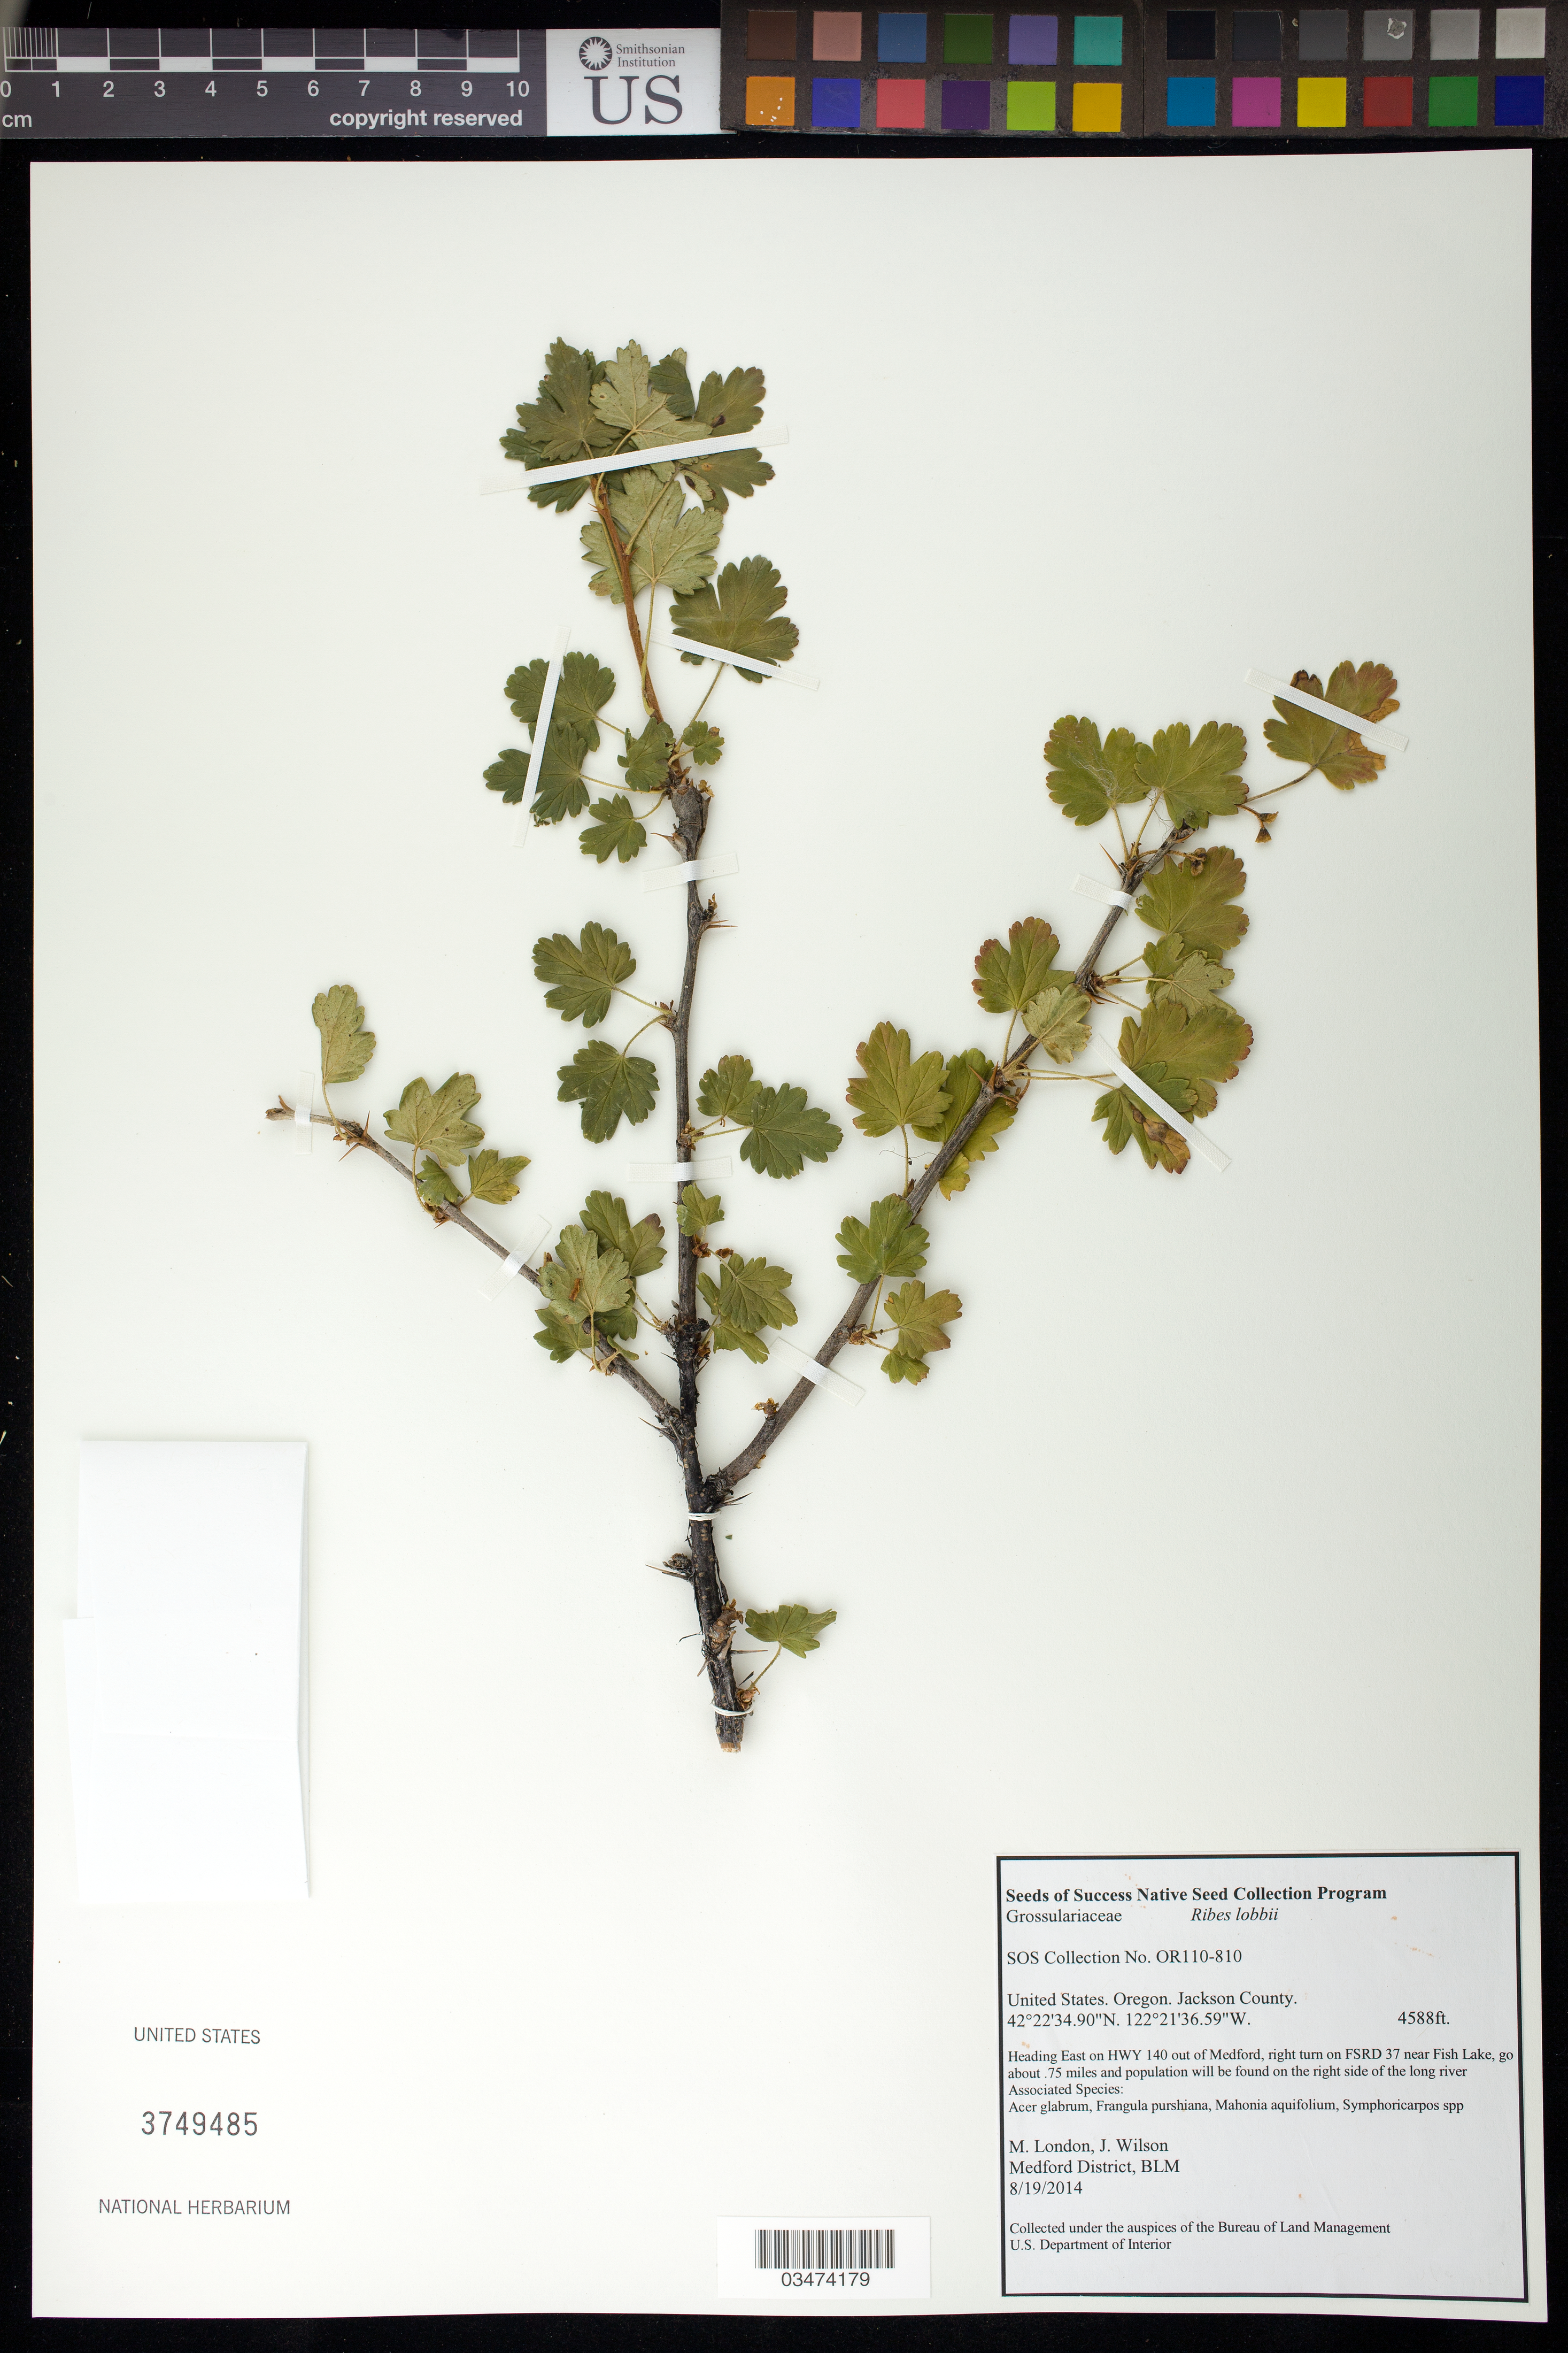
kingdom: Plantae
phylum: Tracheophyta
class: Magnoliopsida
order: Saxifragales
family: Grossulariaceae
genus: Ribes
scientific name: Ribes lobbii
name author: A. Gray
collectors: M. London & J. Wilson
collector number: OR110-810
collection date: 2014-08-19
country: United States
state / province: Oregon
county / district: Jackson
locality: Near Fish Lake, right side of the long river.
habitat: Associated species: Acer glabrum, Frangula purshiana, Mahonia aquifolium, Symphoricarpos sp.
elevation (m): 1398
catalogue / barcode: US 3749485